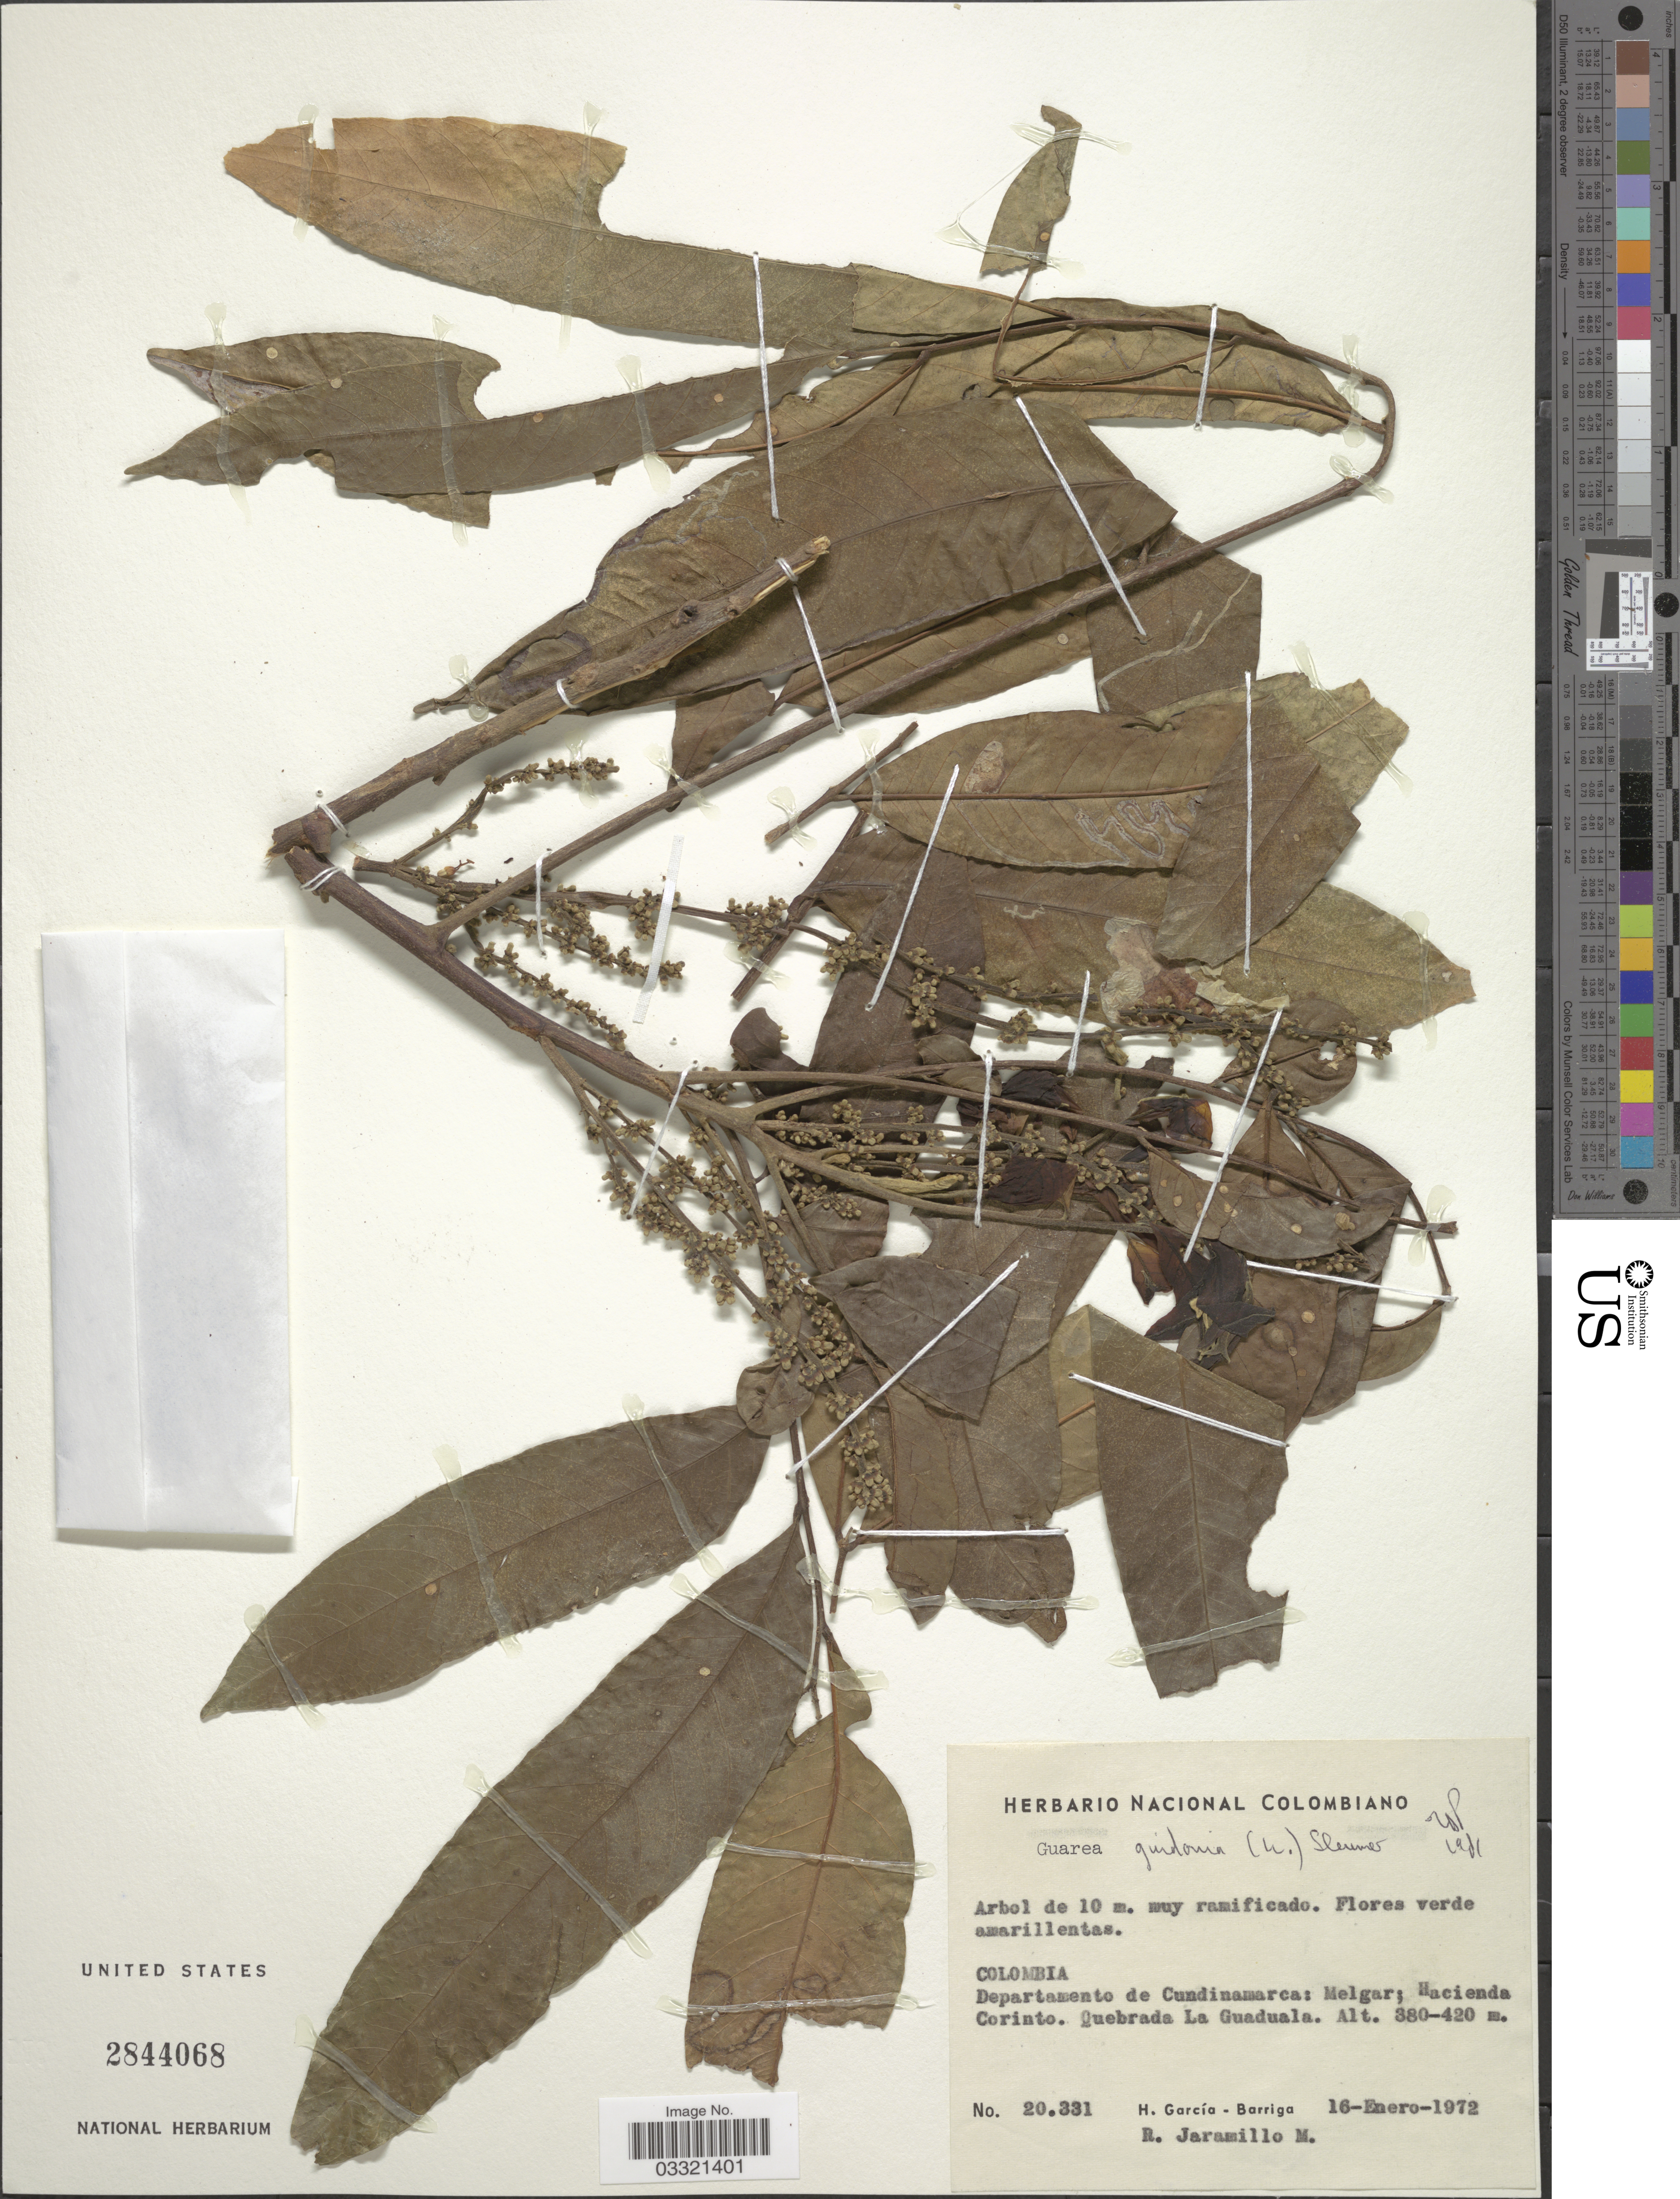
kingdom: Plantae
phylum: Tracheophyta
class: Magnoliopsida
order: Sapindales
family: Meliaceae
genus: Guarea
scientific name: Guarea guidonia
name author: (L.) Sleumer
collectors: H. García Barriga & R. Jaramillo M.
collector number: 20331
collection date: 1972-01-16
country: Colombia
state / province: Cundinamarca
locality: Departamento de Cundinamarca: Melgar; Hacienda Corinto. Quebrada La Guaduala.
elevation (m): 380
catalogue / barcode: US 2844068